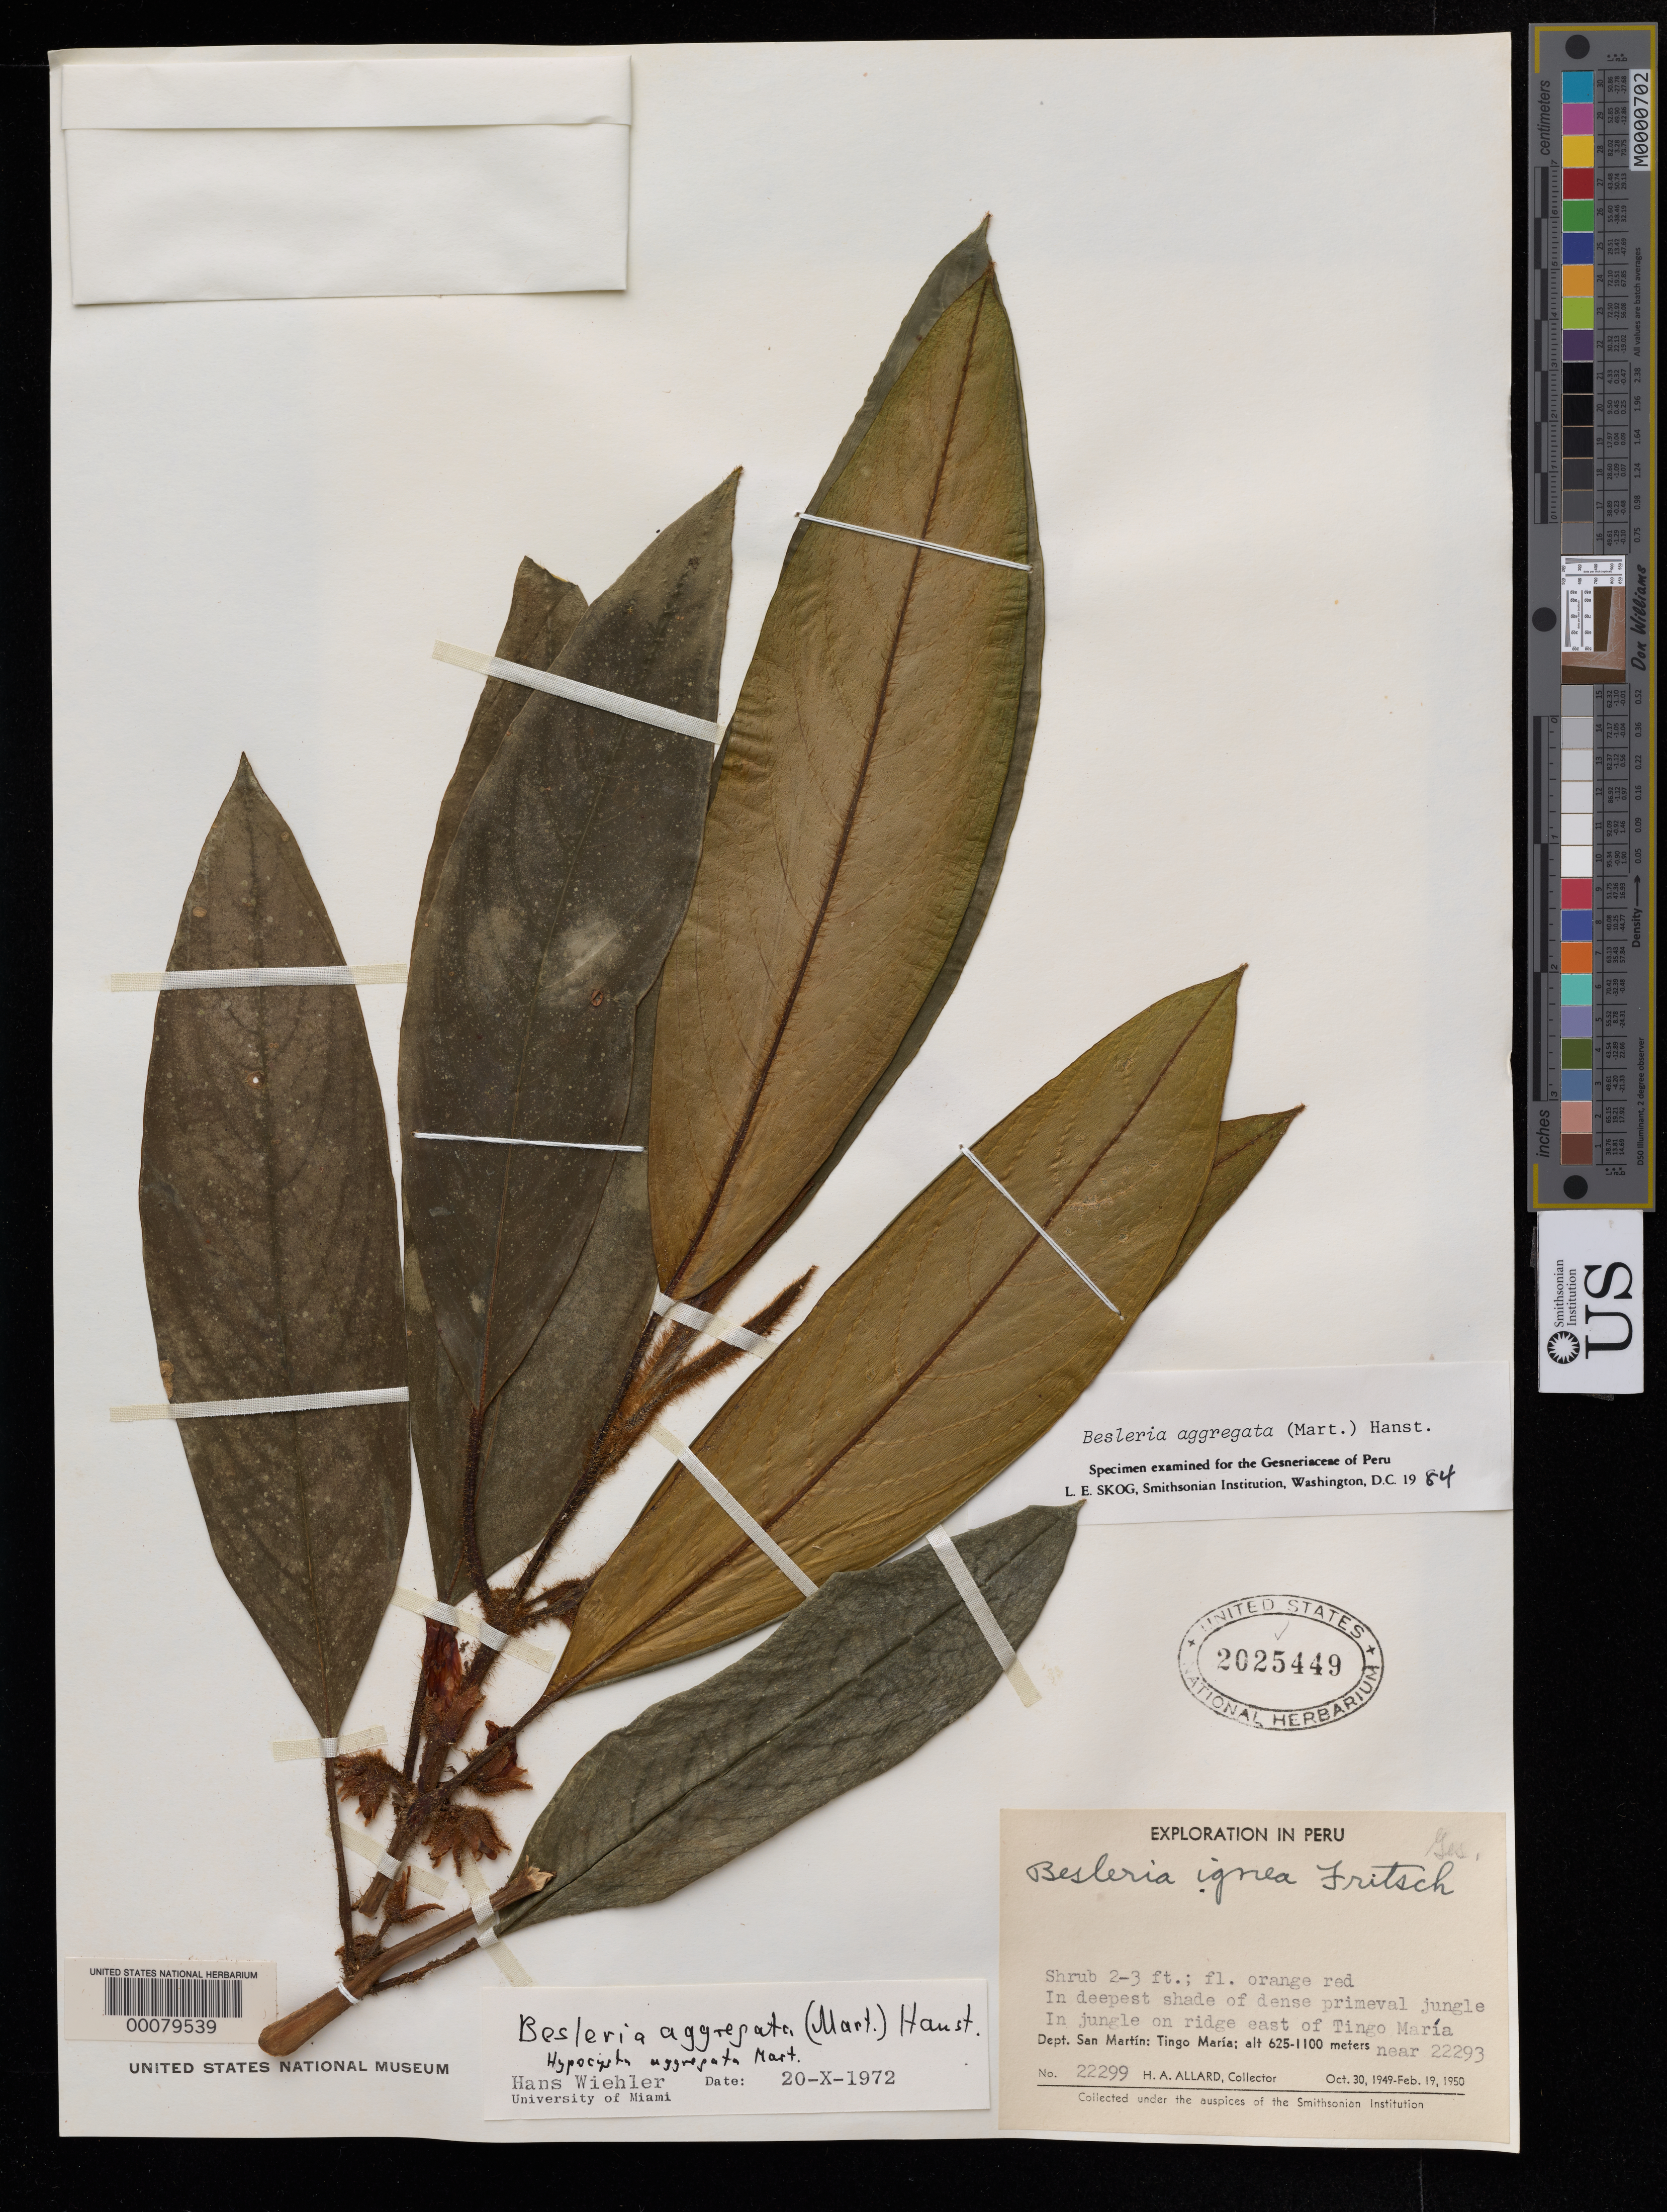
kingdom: Plantae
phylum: Tracheophyta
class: Magnoliopsida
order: Lamiales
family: Gesneriaceae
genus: Besleria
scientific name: Besleria aggregata var. aggregata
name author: (Mart.) Hanst.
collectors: H. A. Allard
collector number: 22299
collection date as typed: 1949-50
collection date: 1949/1950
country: Peru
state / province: San Martín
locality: E of Tingo Maria, near 22293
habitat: Deepest shade of dense primeval jungle on ridge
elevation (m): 625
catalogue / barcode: US 2025449